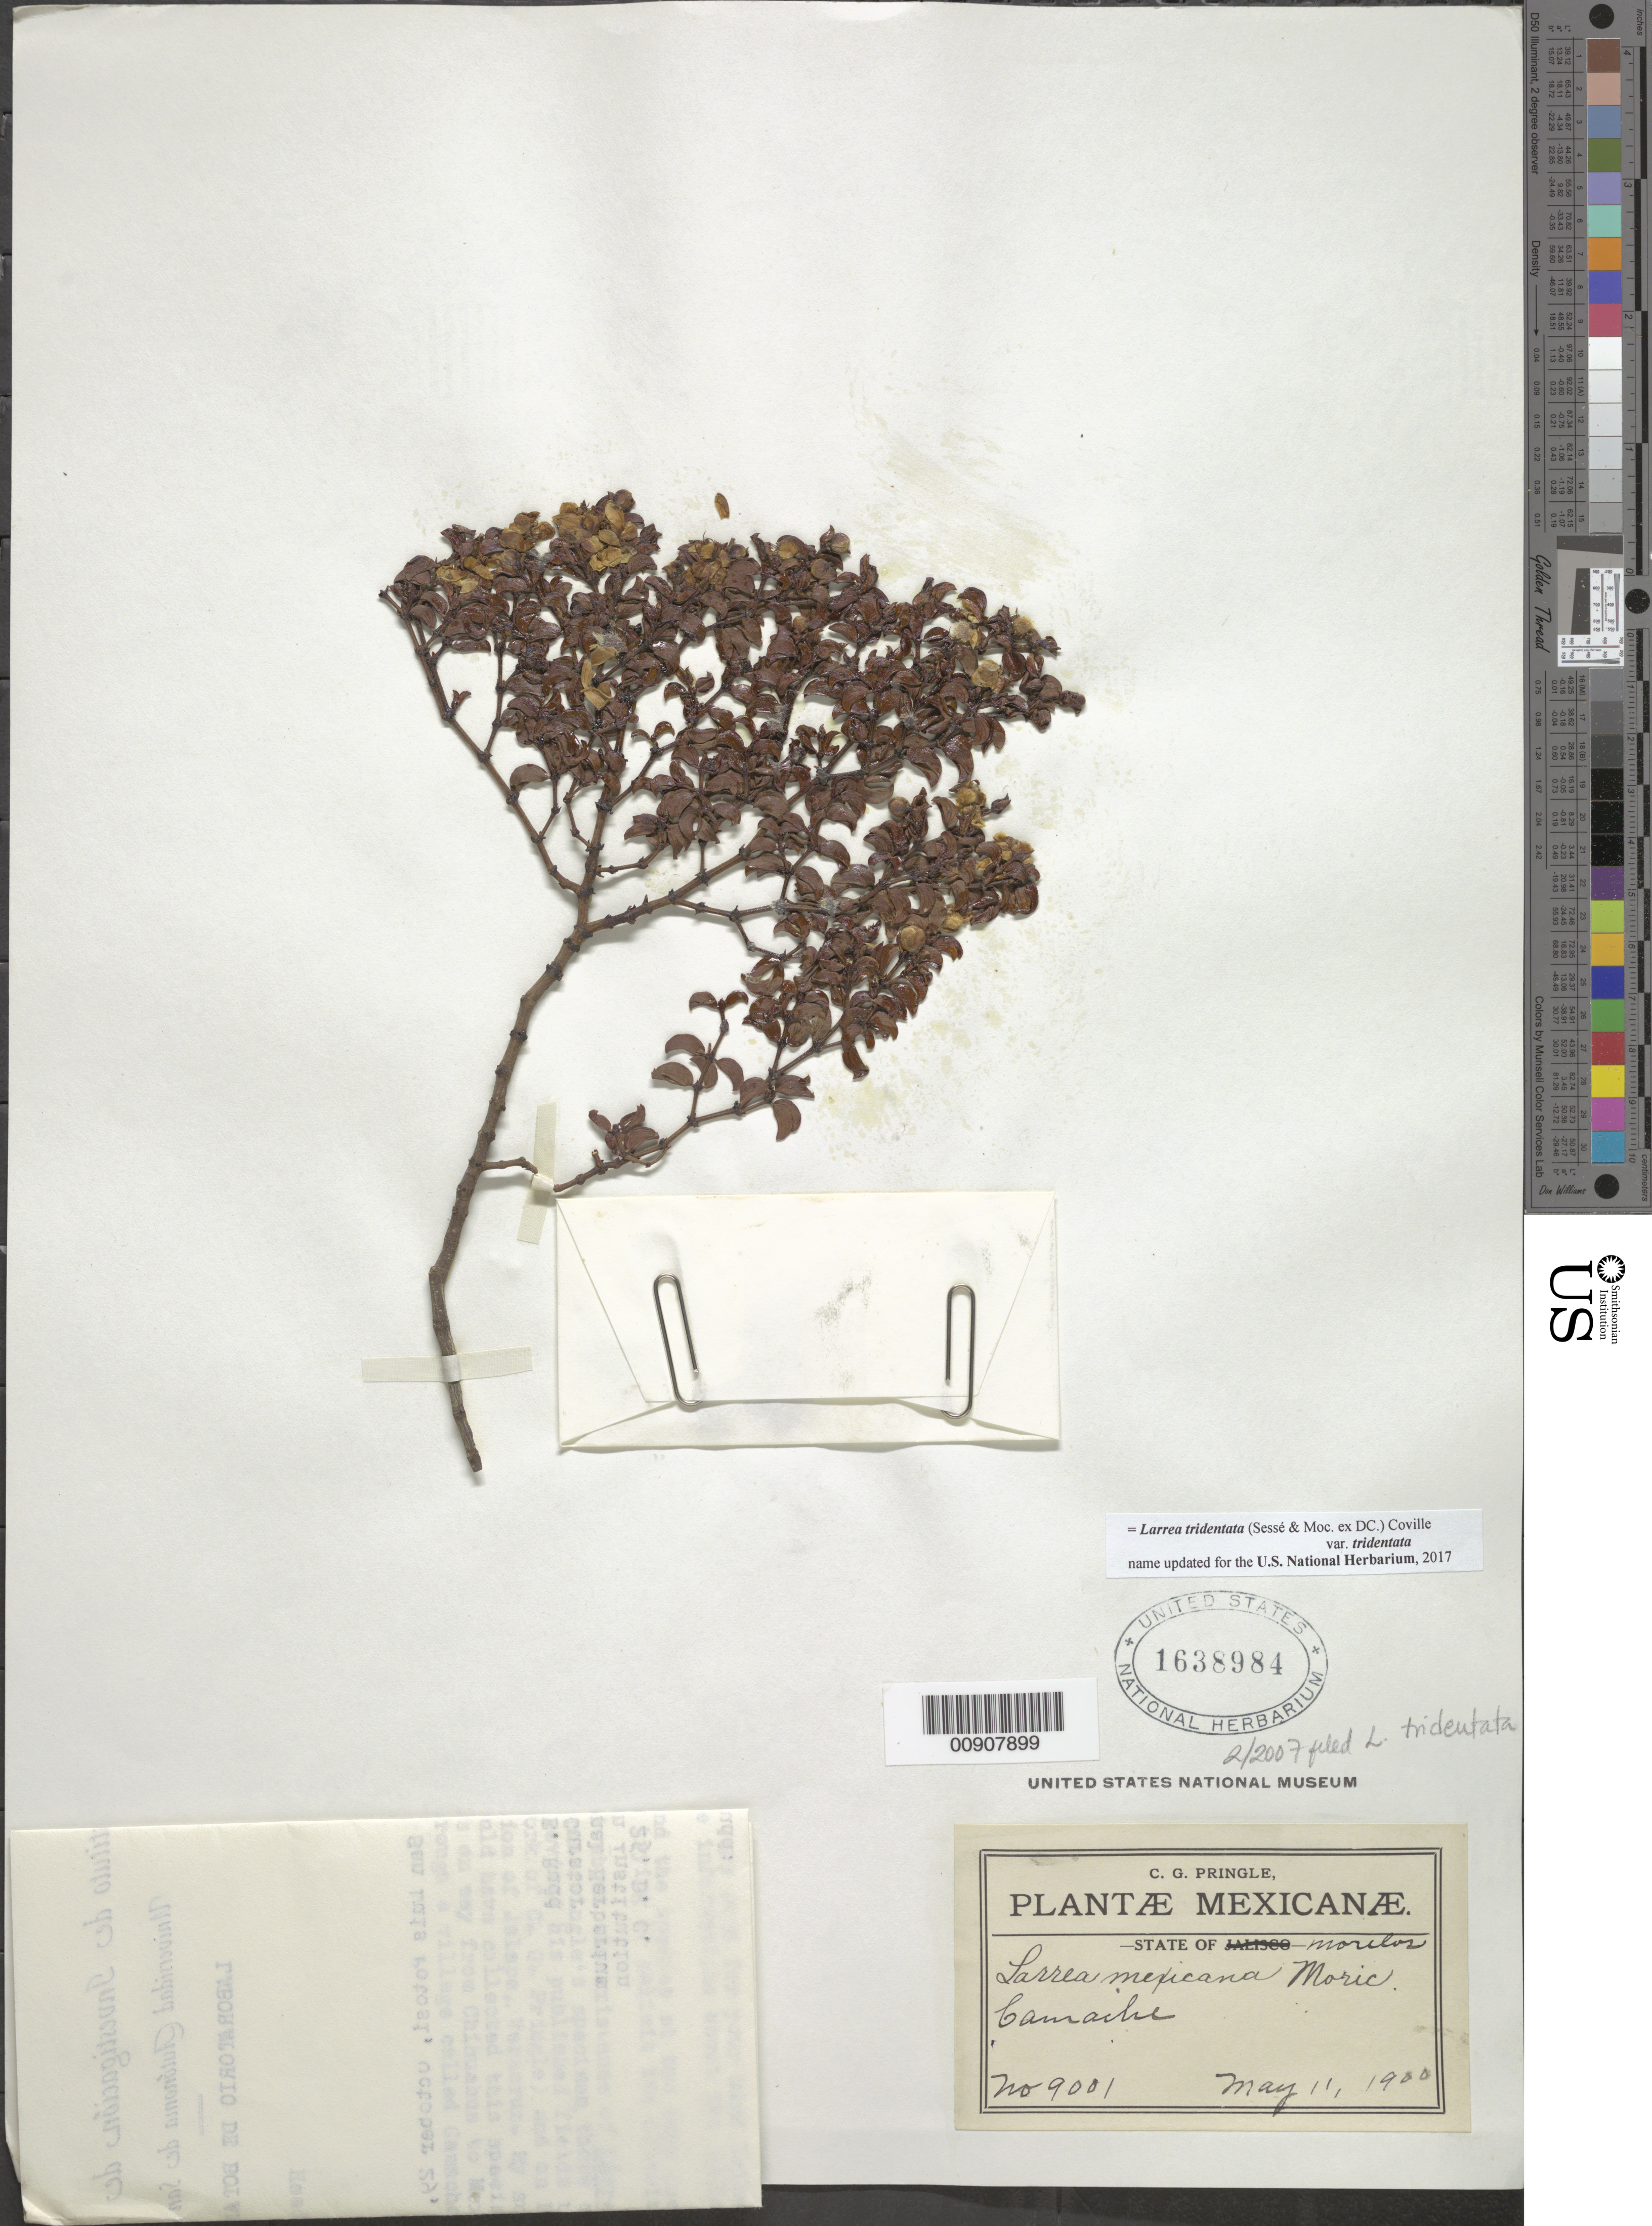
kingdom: Plantae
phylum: Tracheophyta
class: Magnoliopsida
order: Zygophyllales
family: Zygophyllaceae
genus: Larrea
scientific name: Larrea tridentata var. tridentata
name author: (Sessé & Moc. ex DC.) Coville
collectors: C. G. Pringle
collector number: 9001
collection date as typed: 11 May 1900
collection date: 1900-05-11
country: Mexico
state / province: Morelos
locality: Camache, Morelos.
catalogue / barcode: US 1638984